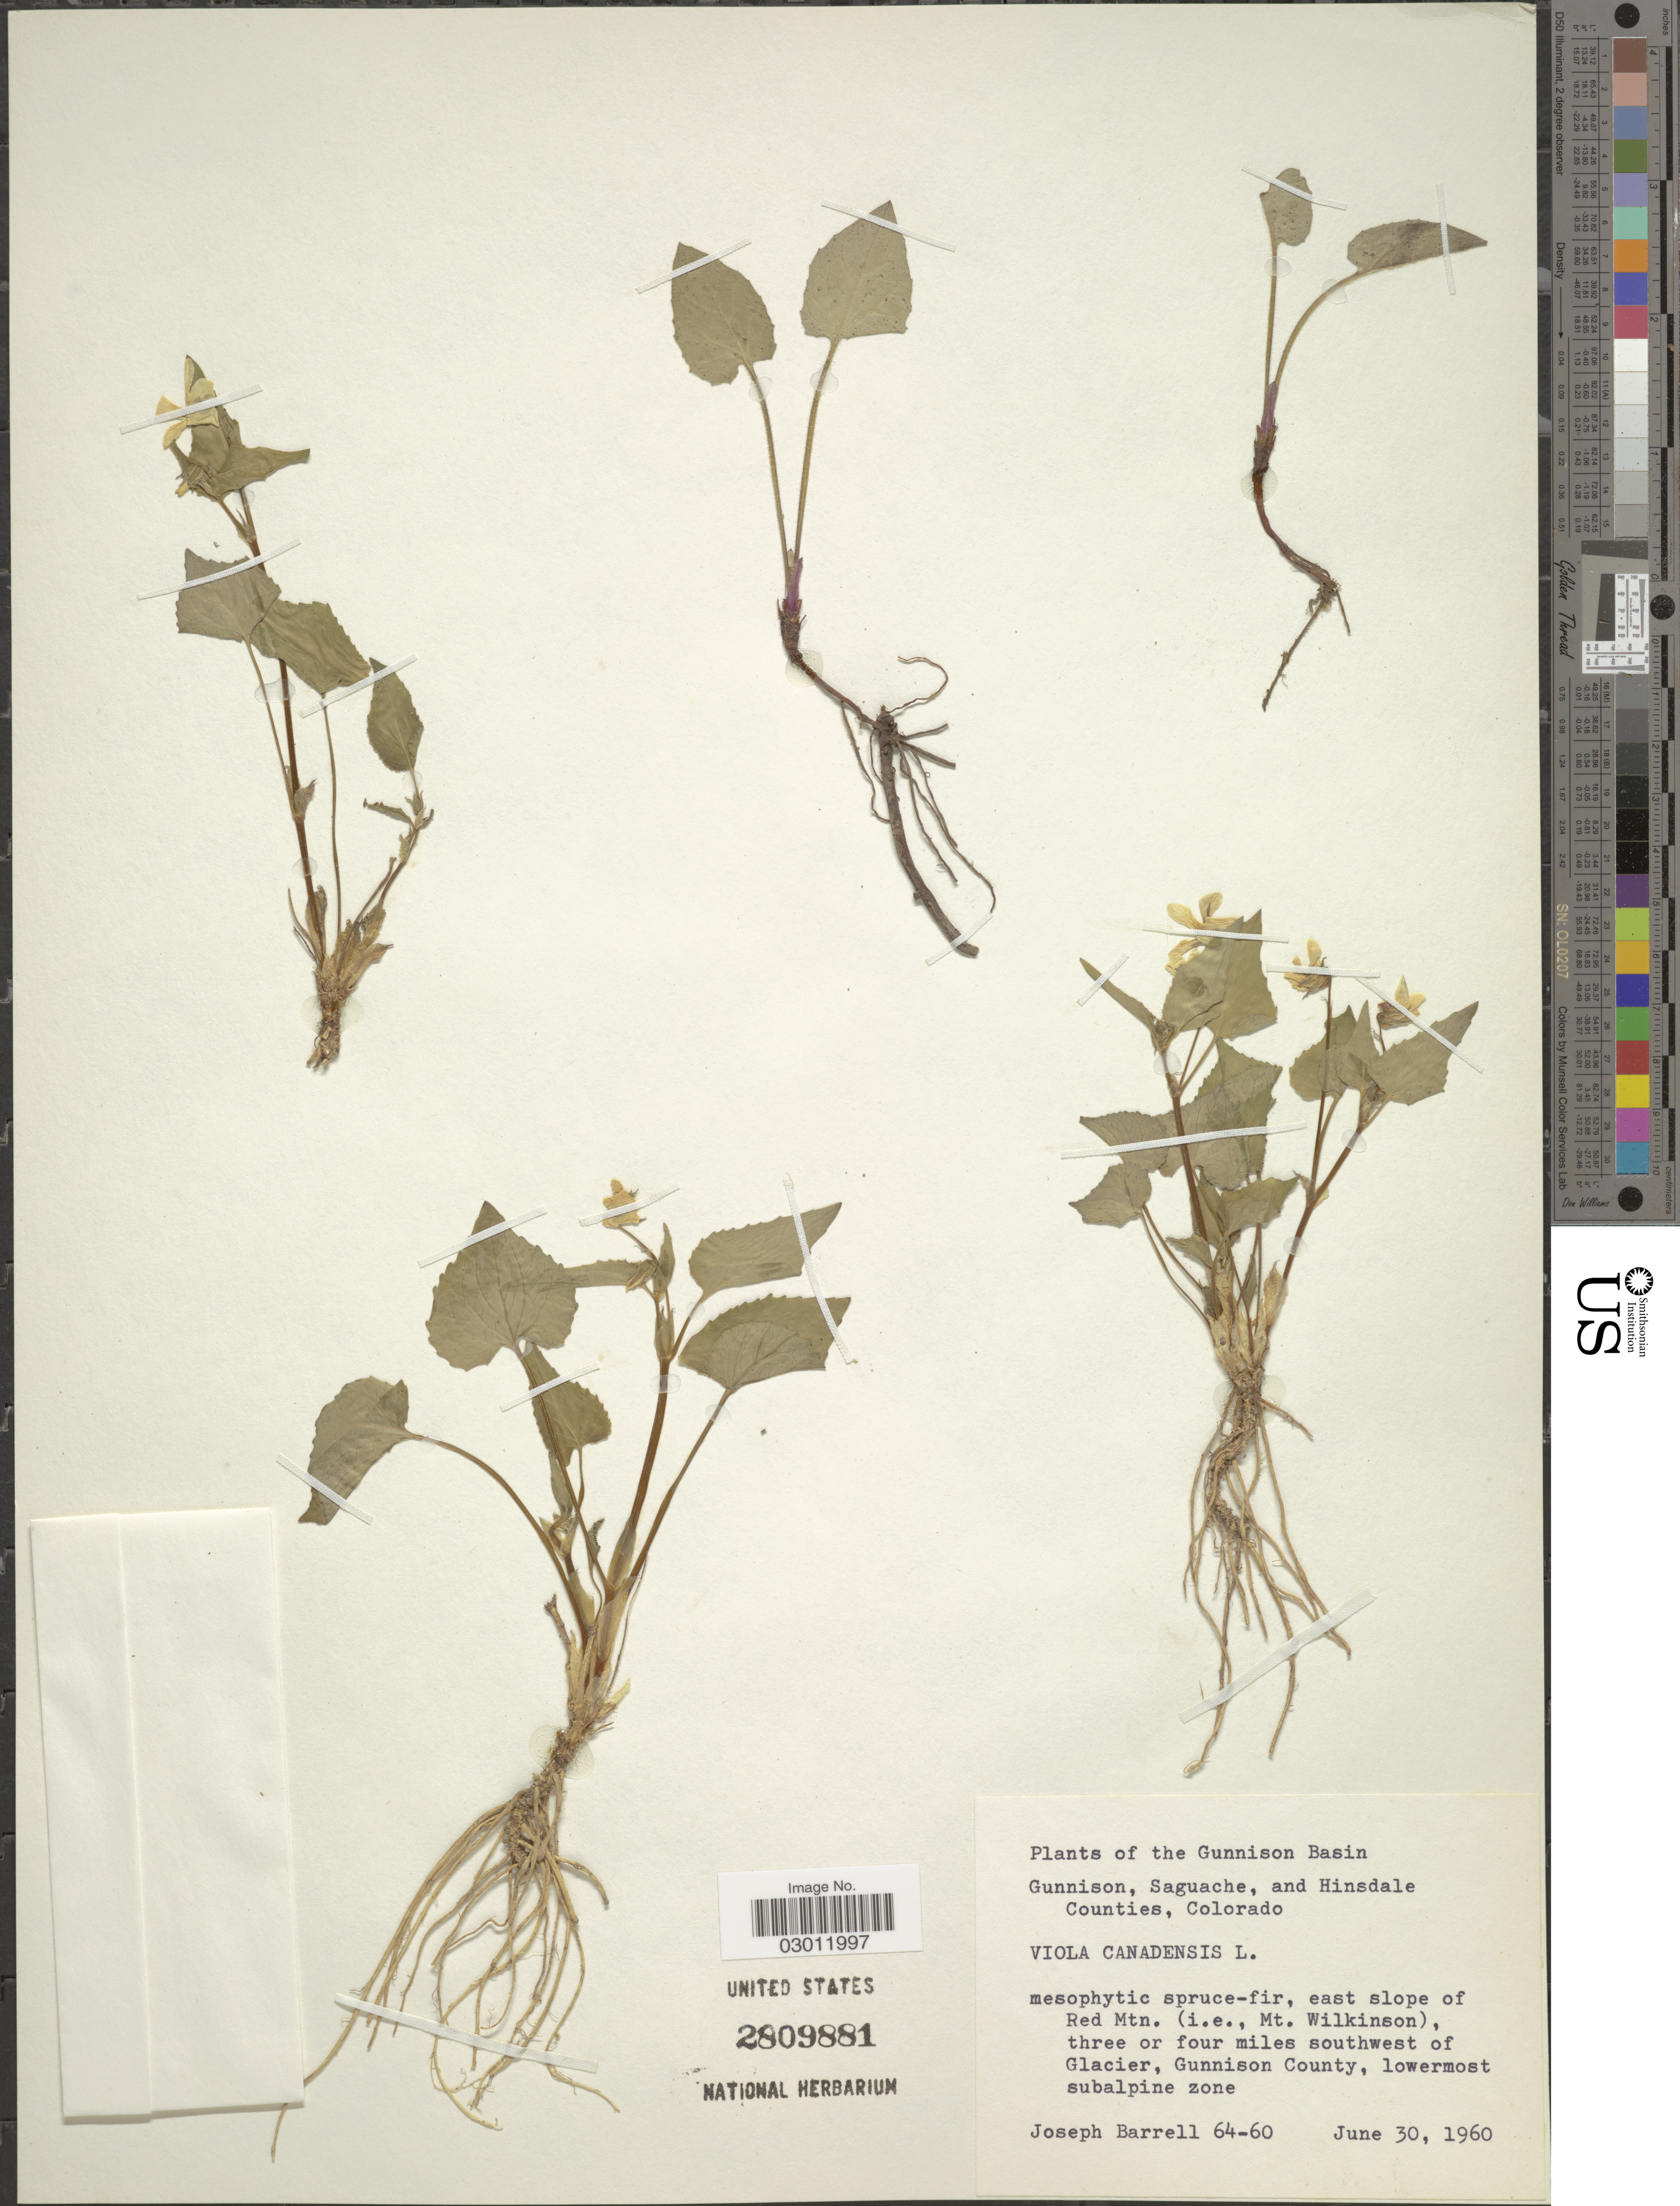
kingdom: Plantae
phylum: Tracheophyta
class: Magnoliopsida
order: Malpighiales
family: Violaceae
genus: Viola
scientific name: Viola canadensis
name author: L.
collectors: J. Barrell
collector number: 64-60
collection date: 1960-06-30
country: United States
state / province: Colorado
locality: East slope of Red Mtn. (i.e., Mt. Wilkinson), three or four miles southwest of Glacier, Gunnison County.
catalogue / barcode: US 2809881